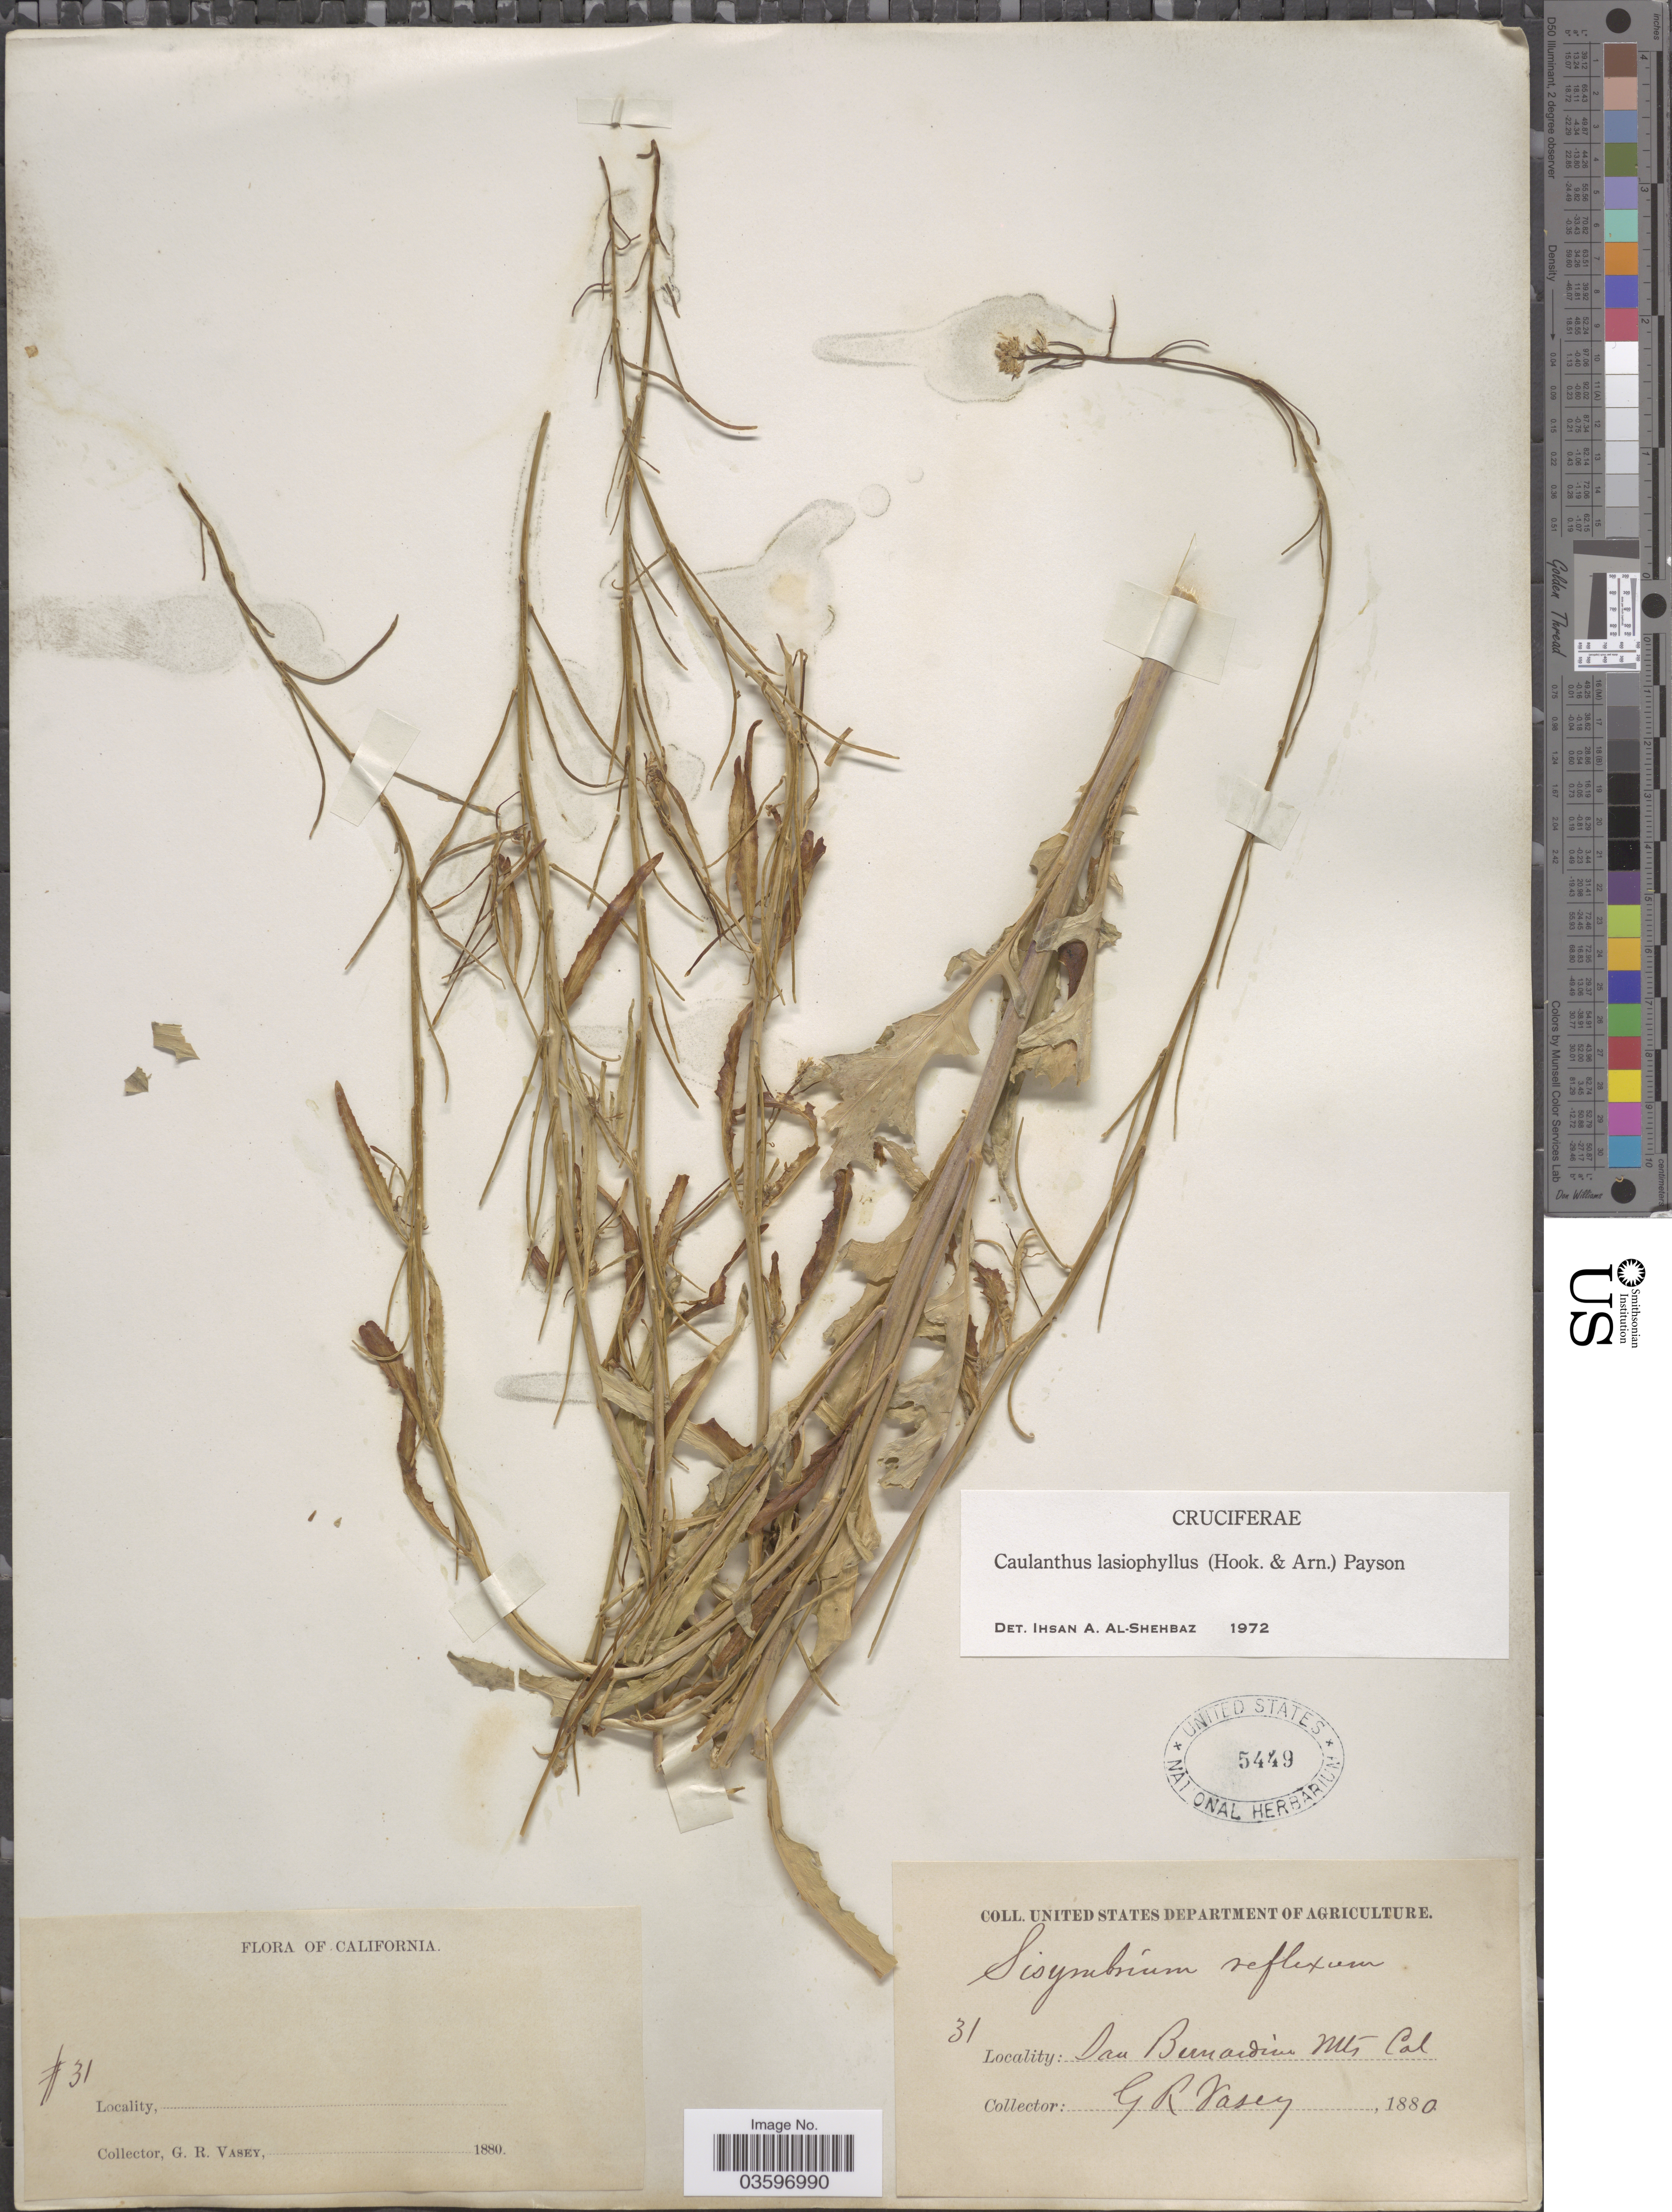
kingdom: Plantae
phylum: Tracheophyta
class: Magnoliopsida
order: Brassicales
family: Brassicaceae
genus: Caulanthus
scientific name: Caulanthus lasiophyllus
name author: (Hook. & Arn.) Payson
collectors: G. R. Vasey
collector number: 31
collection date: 1880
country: United States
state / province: California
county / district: San Bernardino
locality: San Bernardino Mts.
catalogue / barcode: US 5449